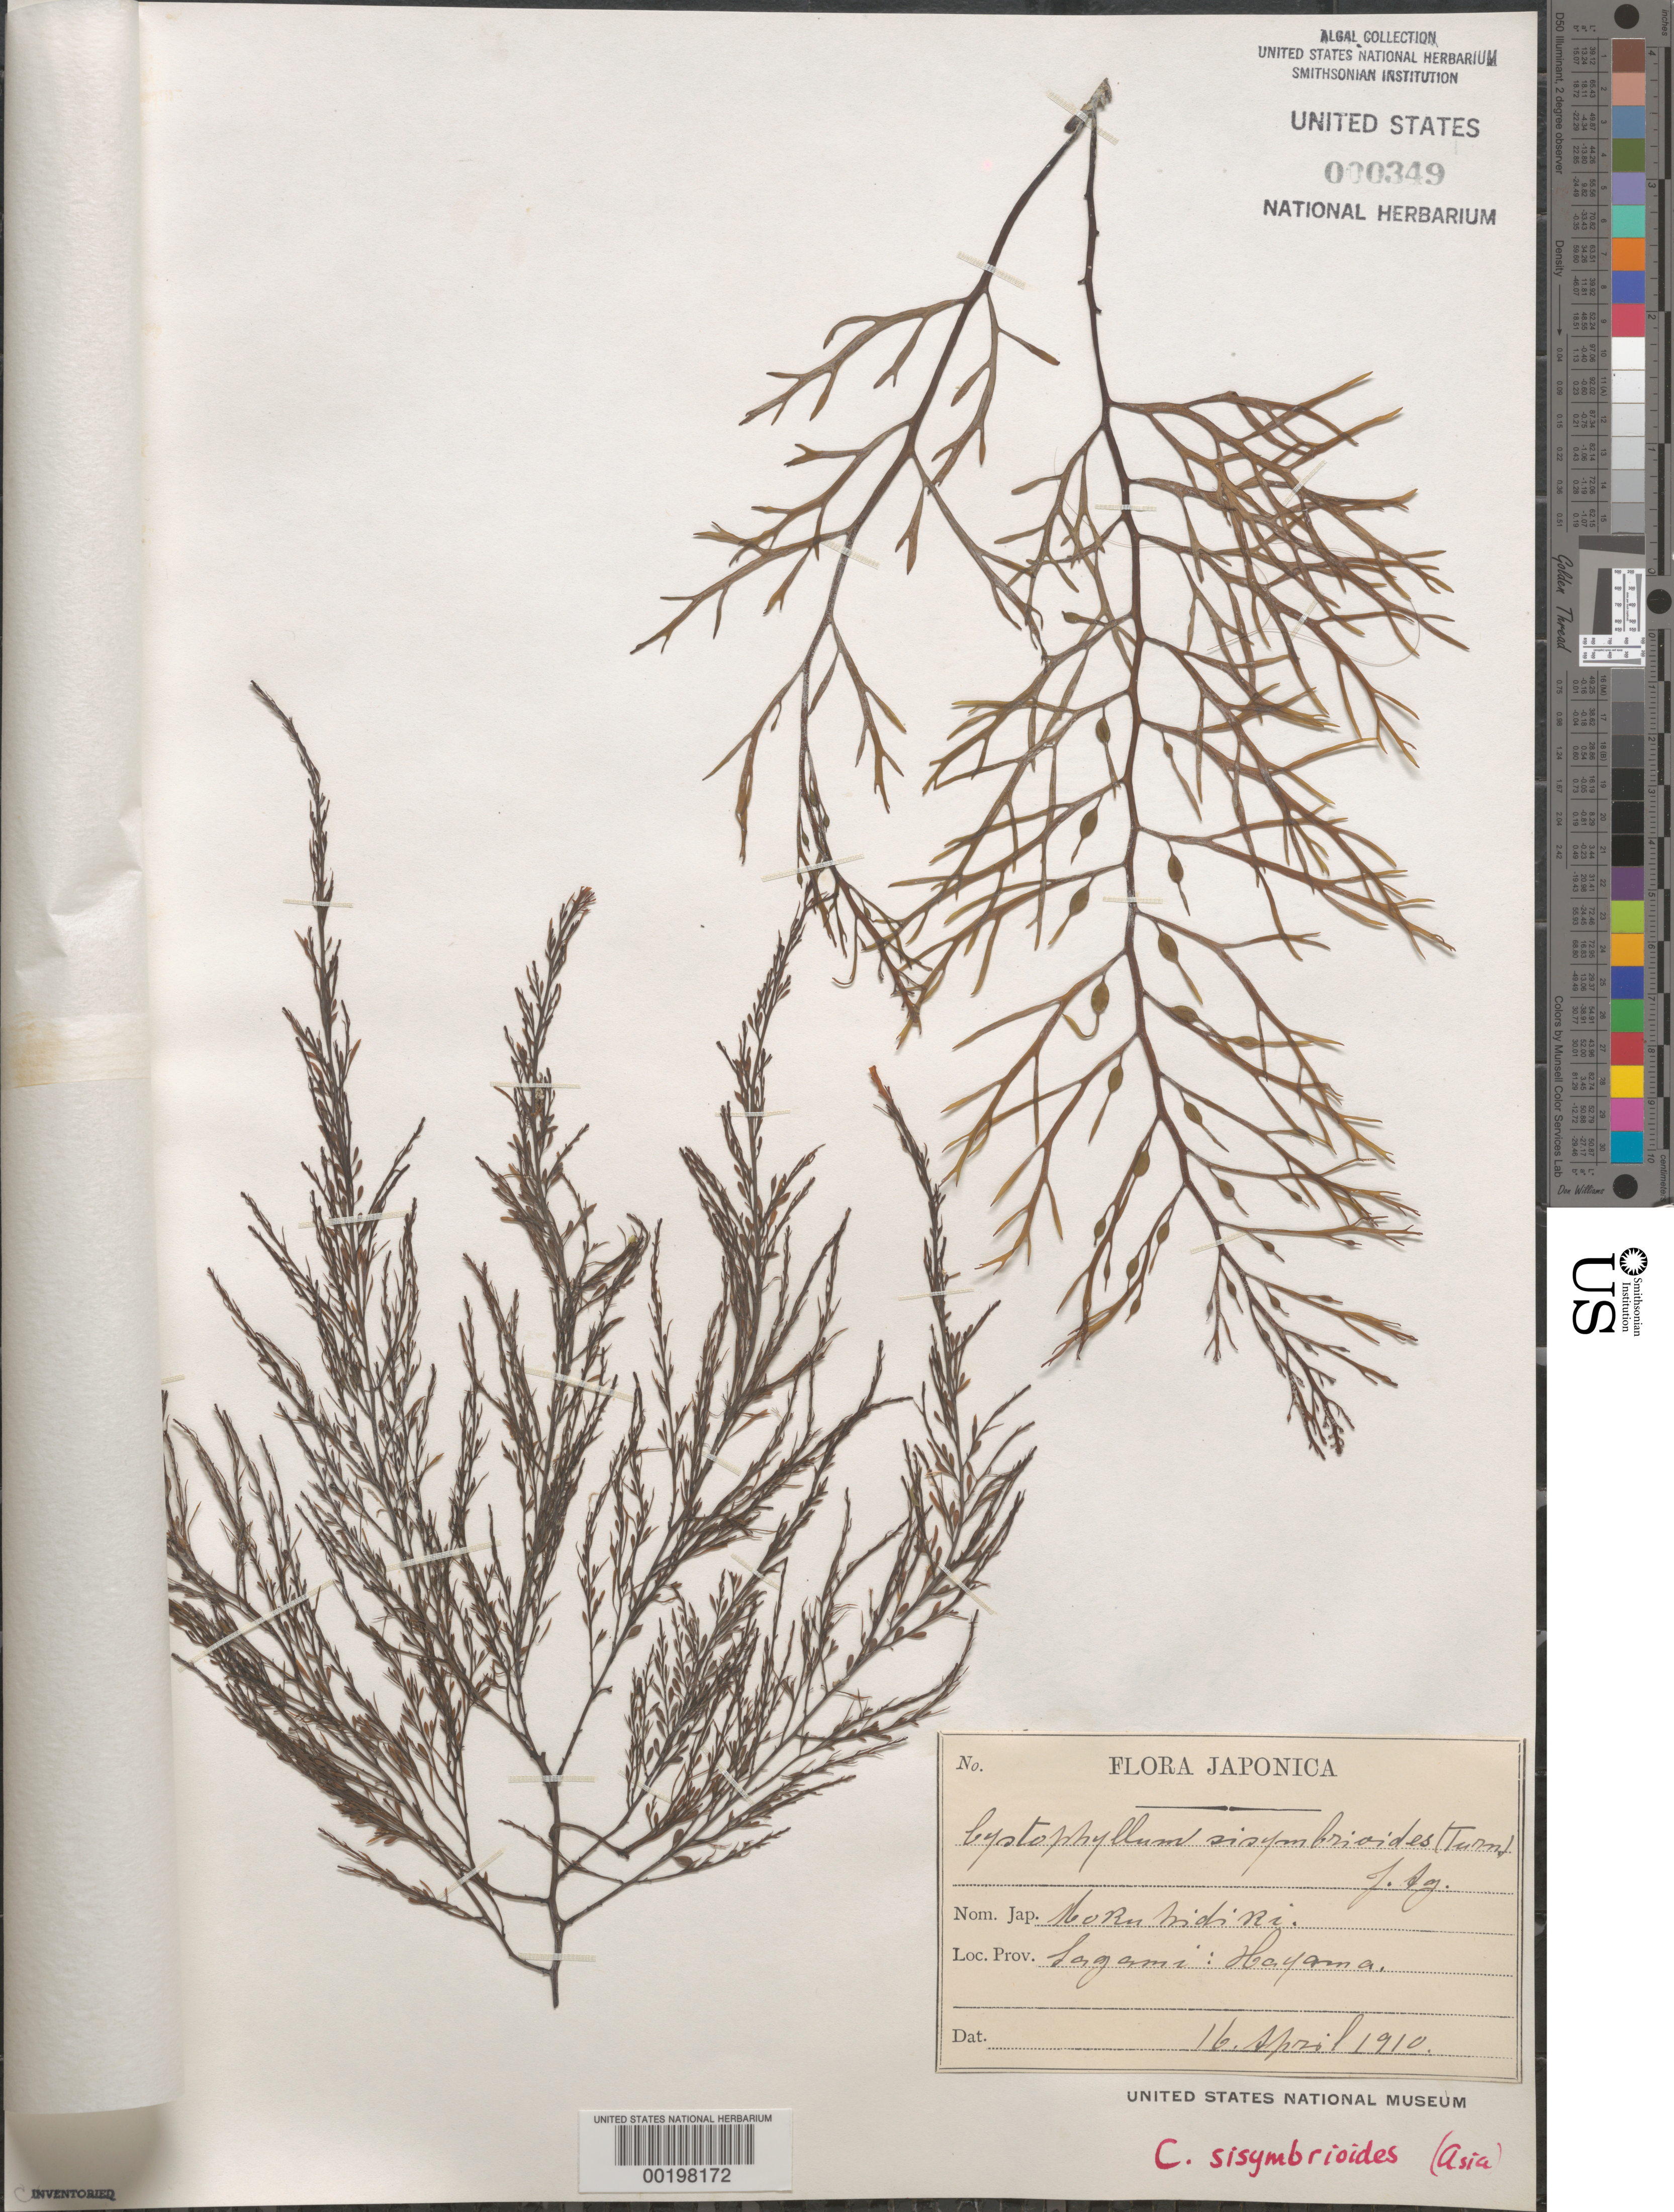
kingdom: Chromista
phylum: Ochrophyta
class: Phaeophyceae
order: Fucales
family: Sargassaceae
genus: Myagropsis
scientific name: Myagropsis myagroides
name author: (H. Mertens & Turner) Fensholt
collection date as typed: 16 Apr 1910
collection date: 1910-04-16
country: Japan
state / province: Kanagawa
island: Honshu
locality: Hayama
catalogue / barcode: US 349